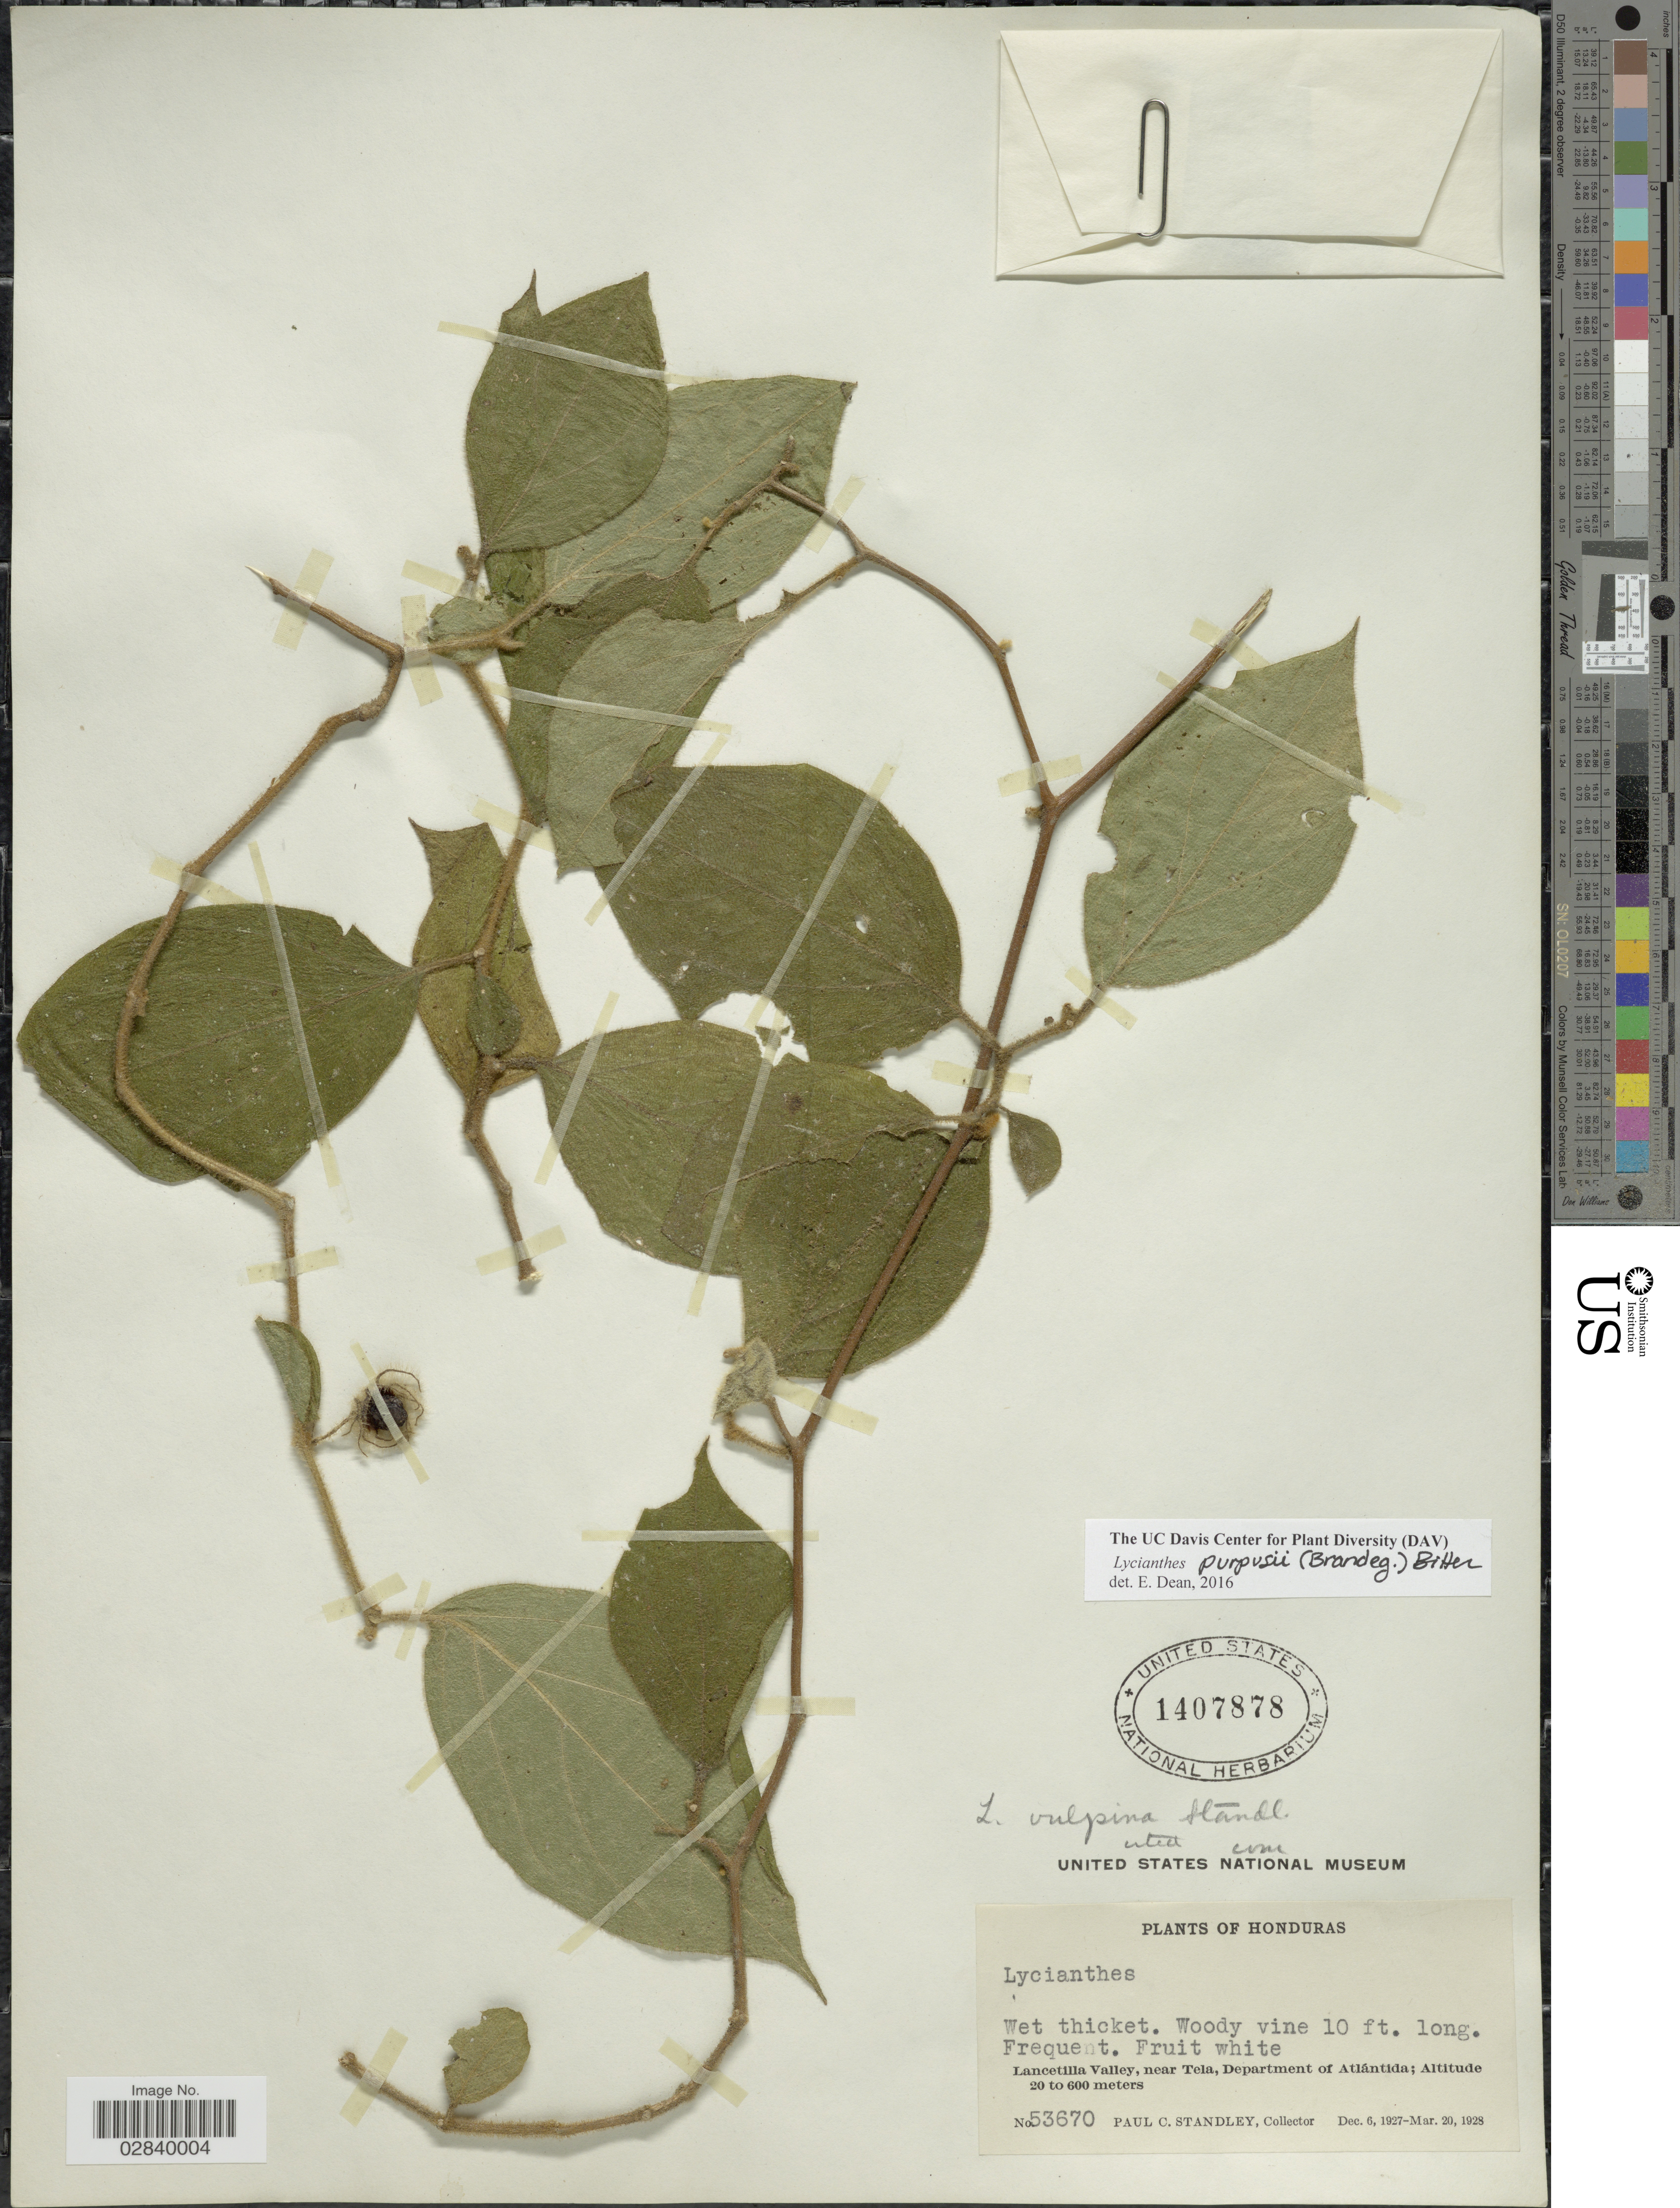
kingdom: Plantae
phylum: Tracheophyta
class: Magnoliopsida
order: Solanales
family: Solanaceae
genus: Lycianthes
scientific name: Lycianthes purpusii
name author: (Brandegee) Bitter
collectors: P. C. Standley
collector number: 53670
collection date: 1927-12-06/1928-03-20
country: Honduras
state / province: Atlántida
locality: Lancetilla Valley, near Tela, Department of Atlántida.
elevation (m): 20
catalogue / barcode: US 1407878